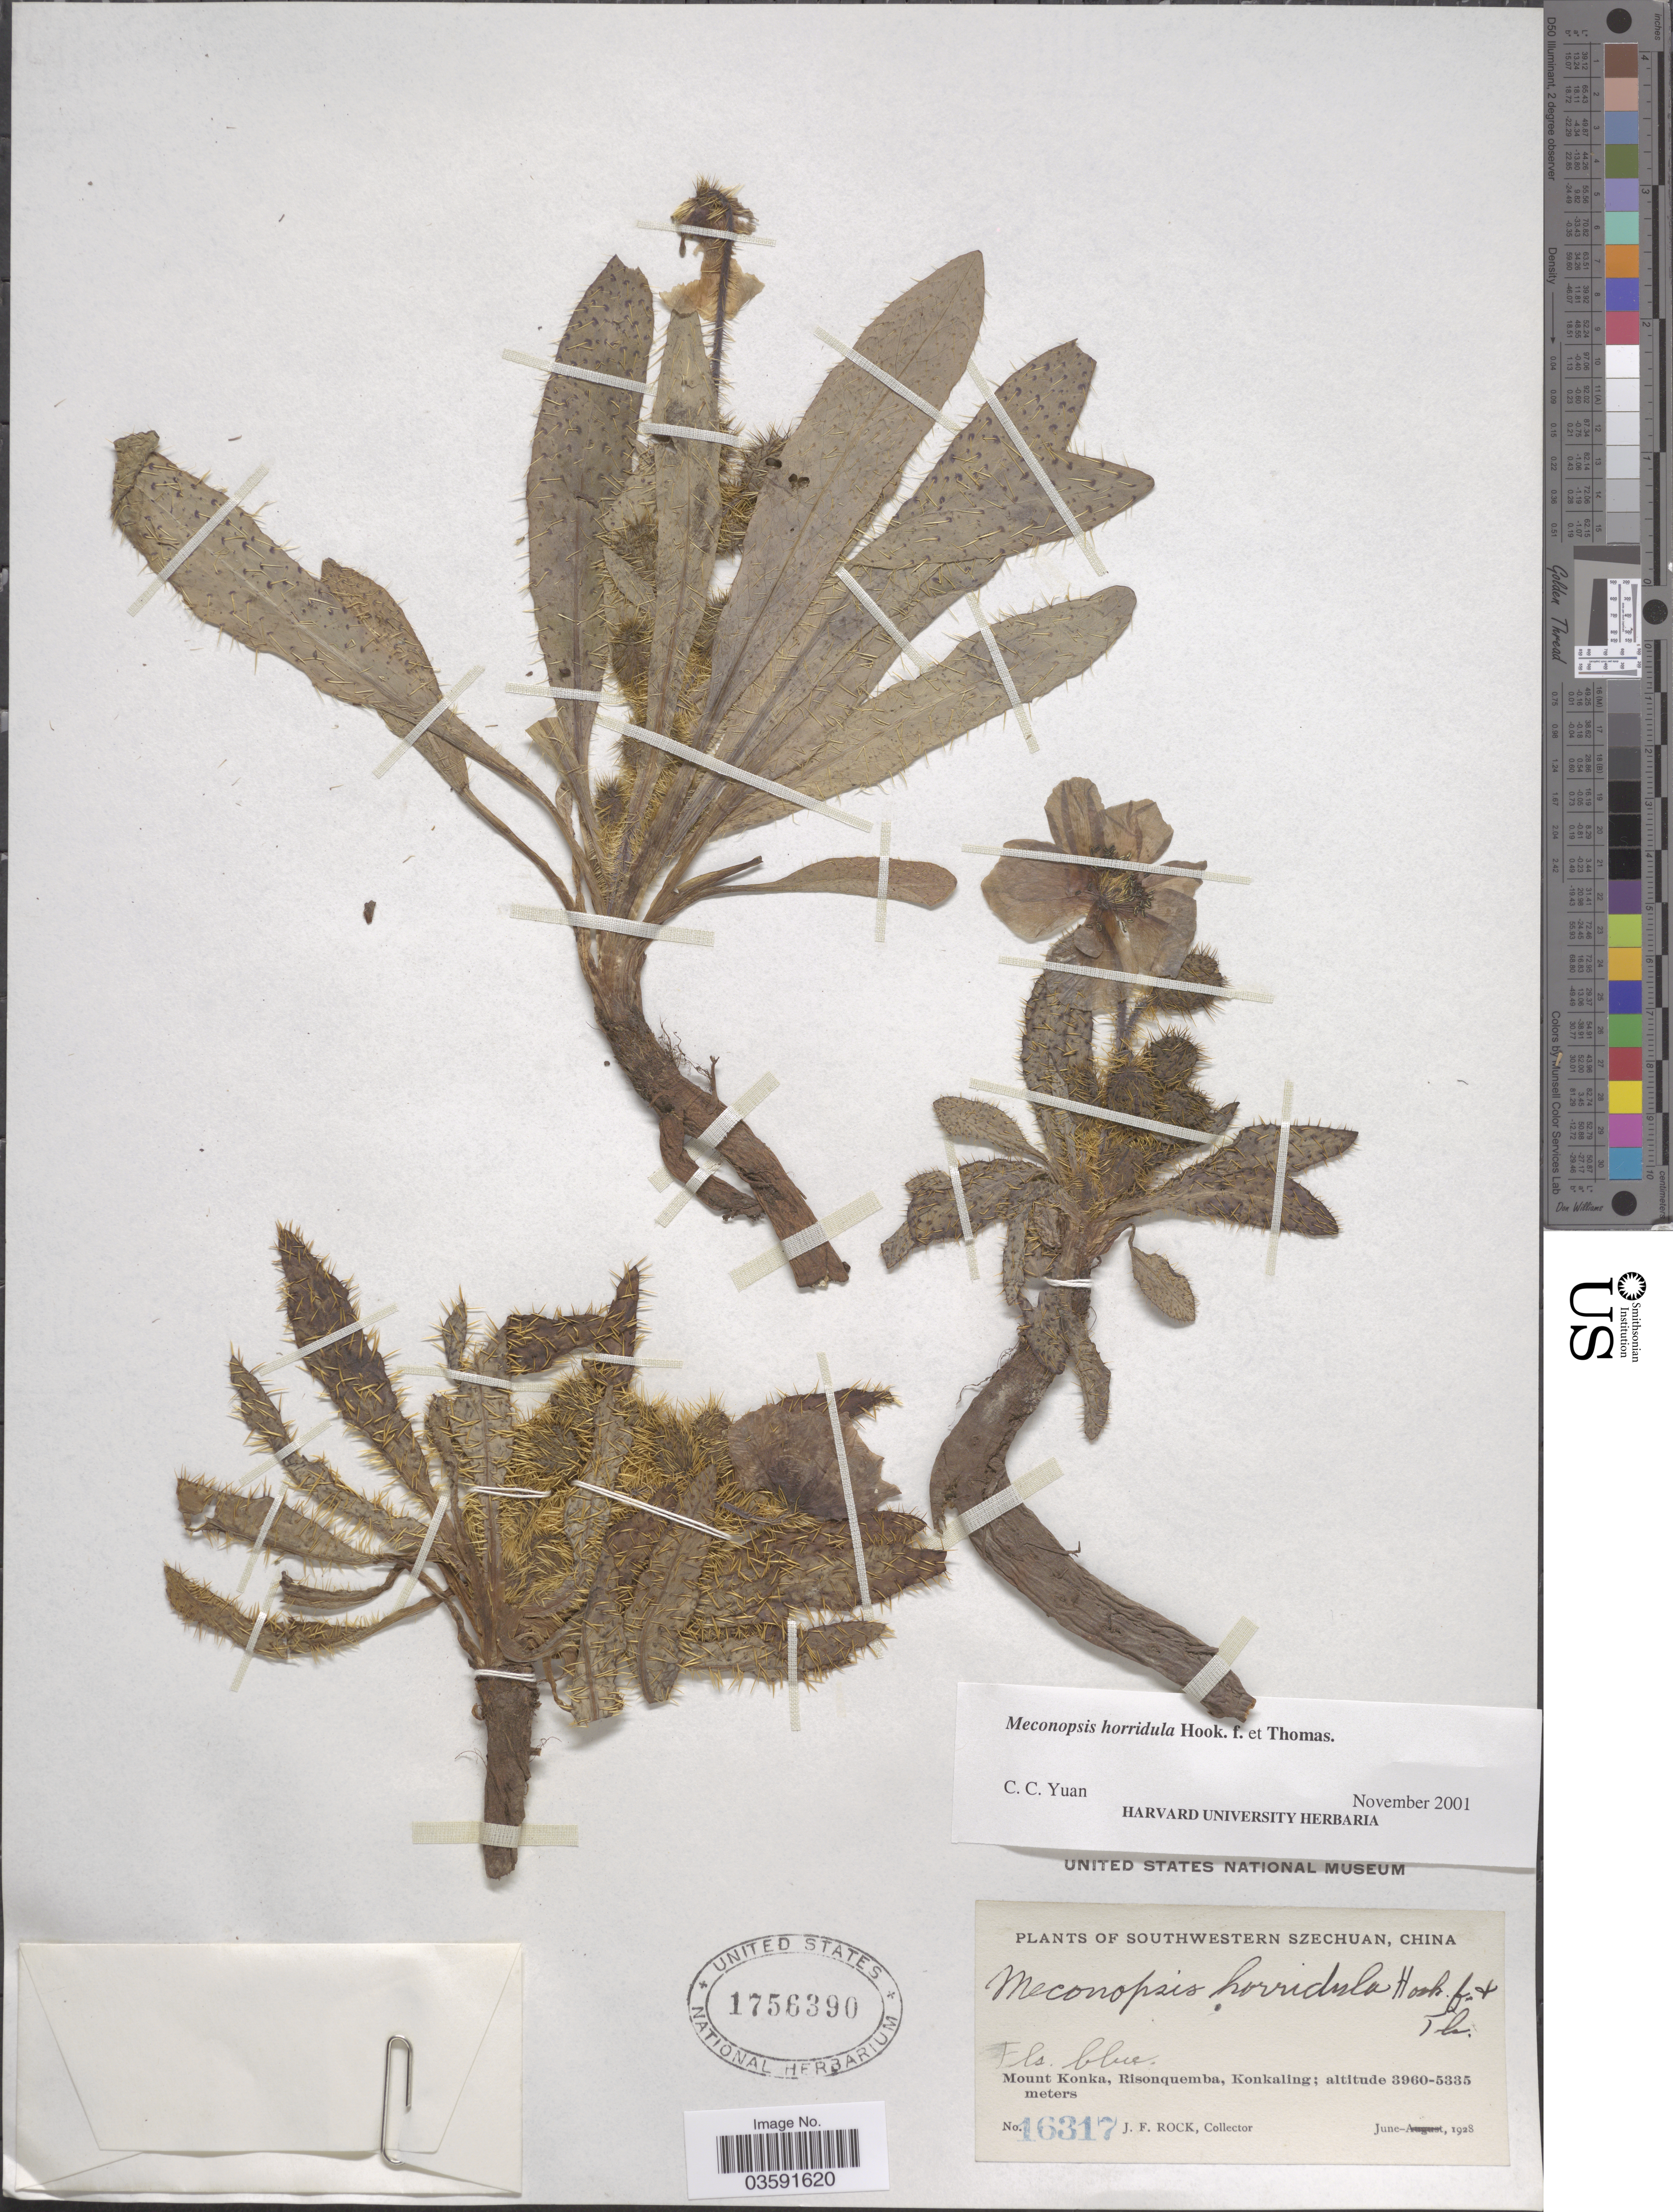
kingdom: Plantae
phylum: Tracheophyta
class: Magnoliopsida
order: Ranunculales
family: Papaveraceae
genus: Meconopsis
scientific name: Meconopsis horridula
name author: Hook. f. & Thomson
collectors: J. Rock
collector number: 16317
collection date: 1928-06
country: China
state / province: Sichuan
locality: Southwestern Szechuan. Mount Konka, Risonquemba, Konkaling.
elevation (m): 3960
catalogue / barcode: US 1756390